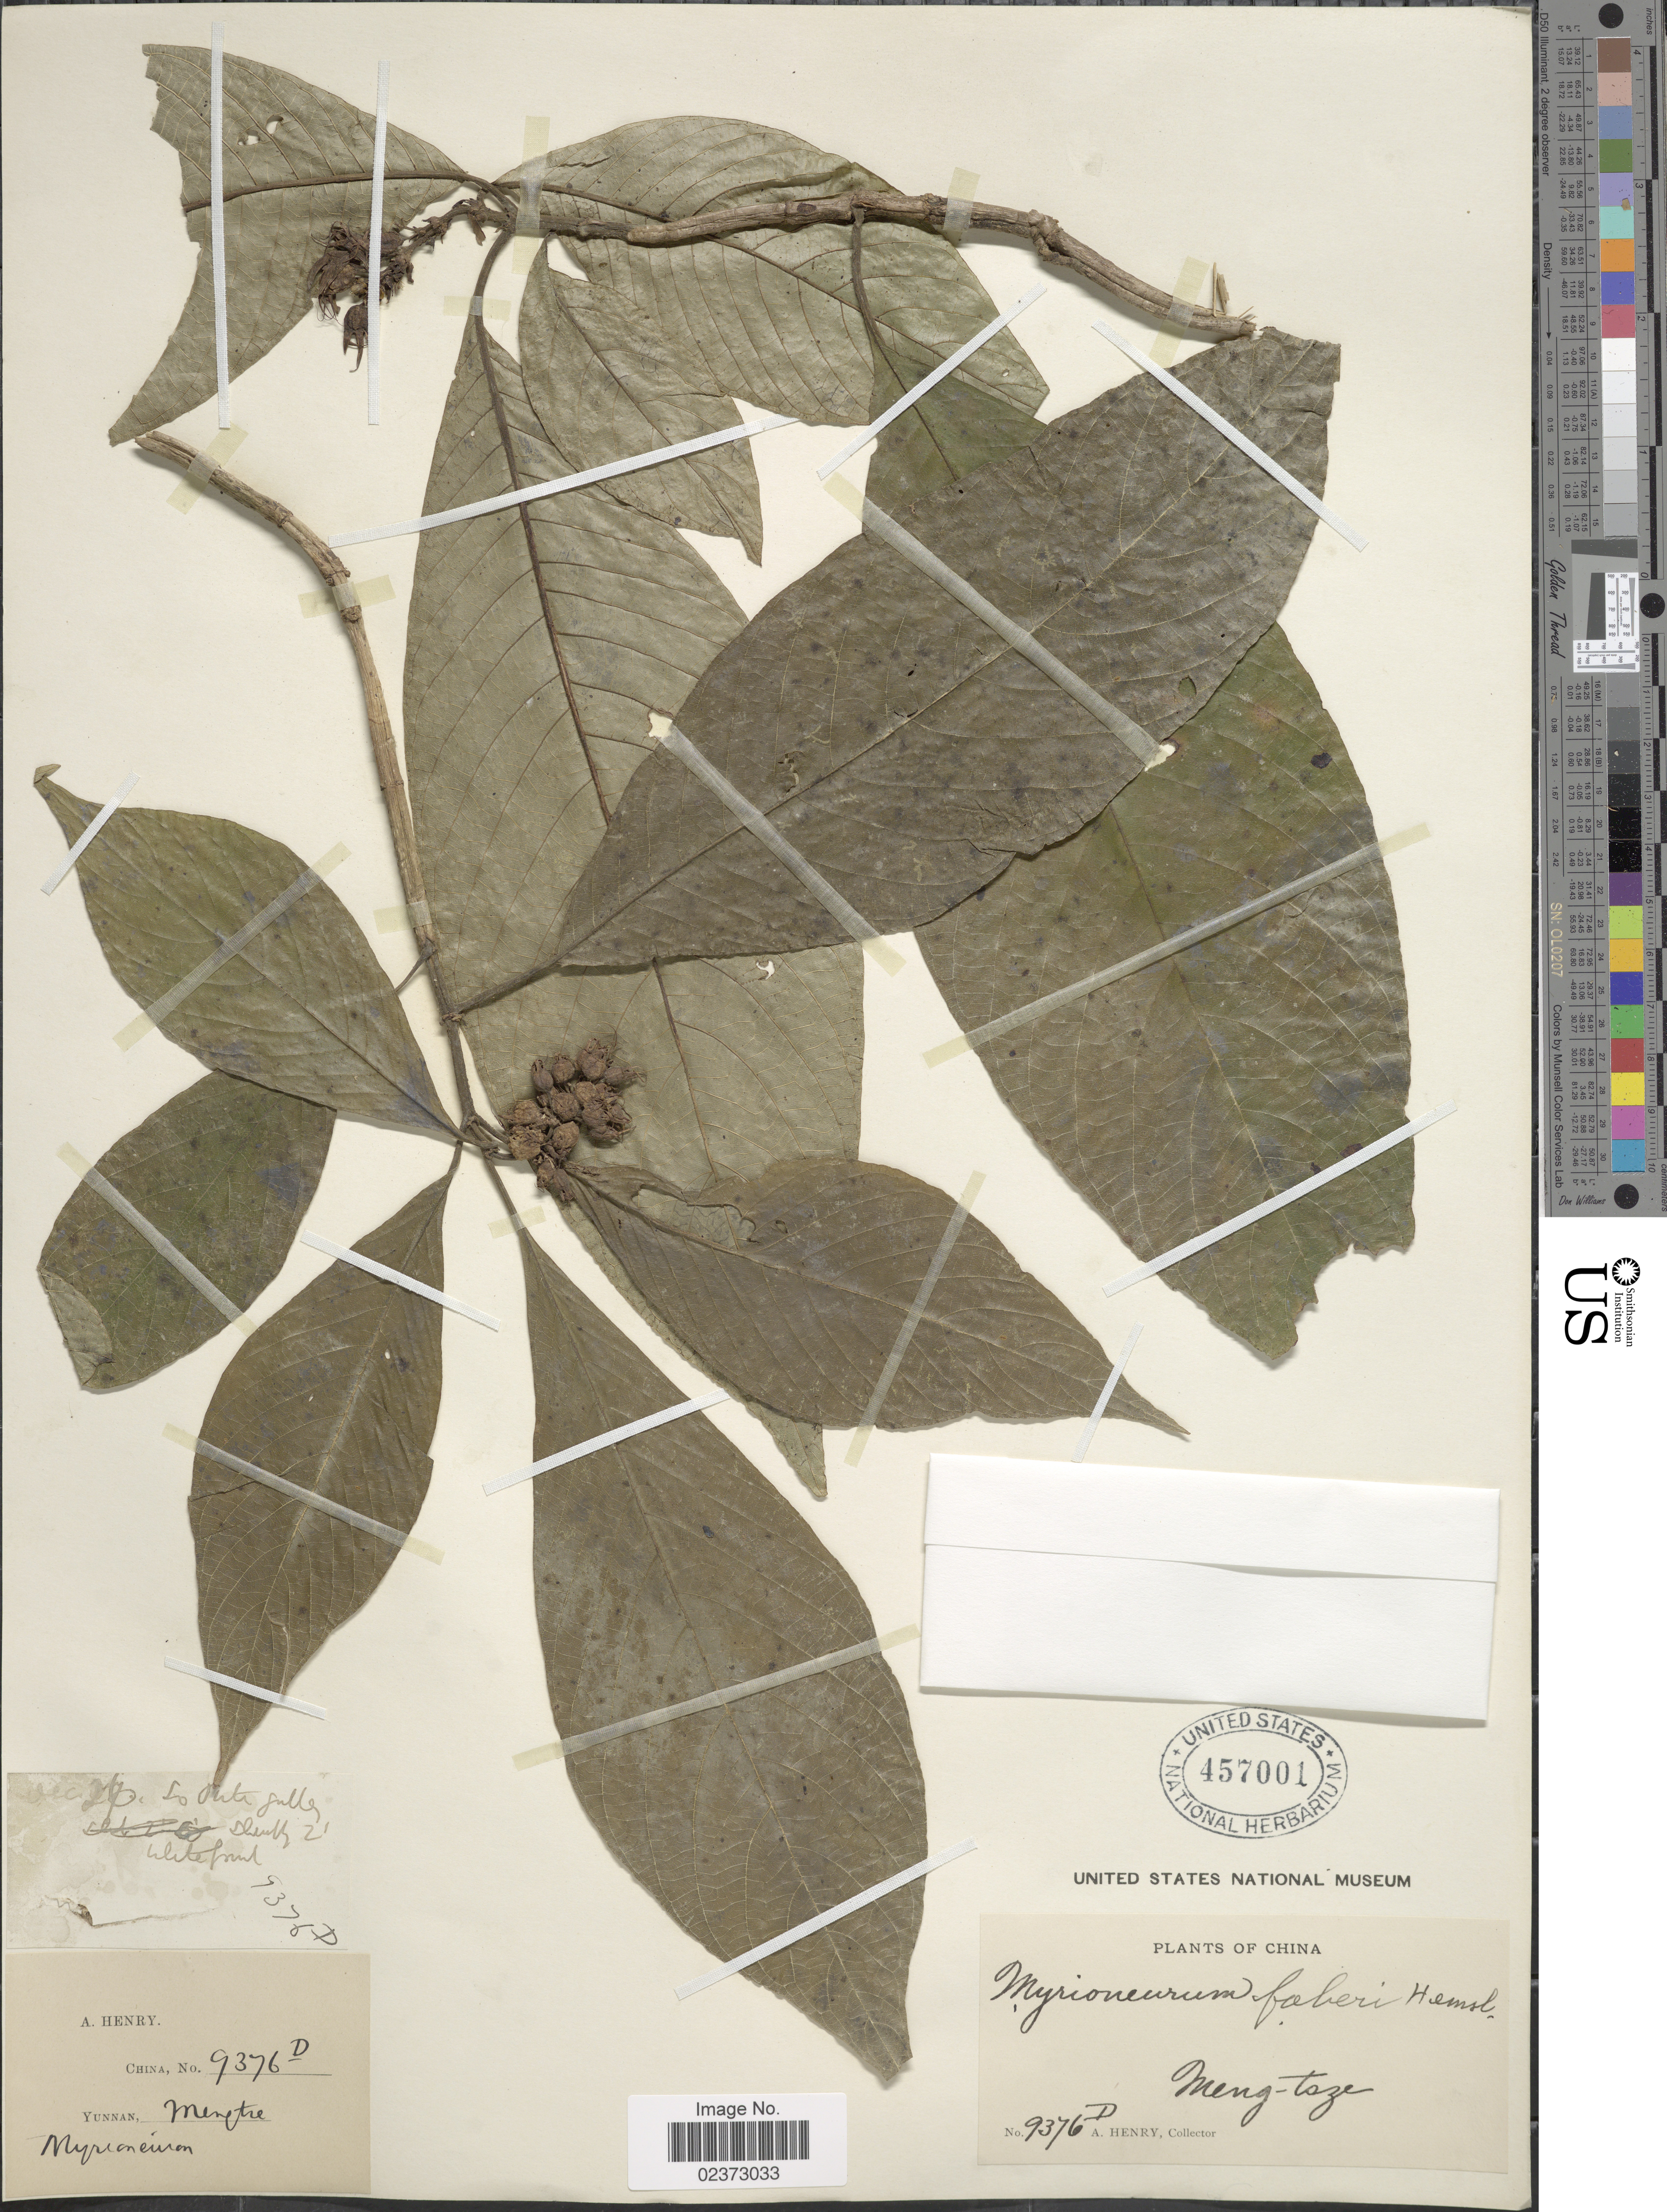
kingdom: Plantae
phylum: Tracheophyta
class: Magnoliopsida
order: Gentianales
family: Rubiaceae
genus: Mycetia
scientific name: Mycetia faberi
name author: (Hemsl.) Razafim. & B. Bremer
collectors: A. Henry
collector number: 9376 D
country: China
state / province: Yunnan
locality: Mengtsze, Yunnan, China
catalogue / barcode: US 457001